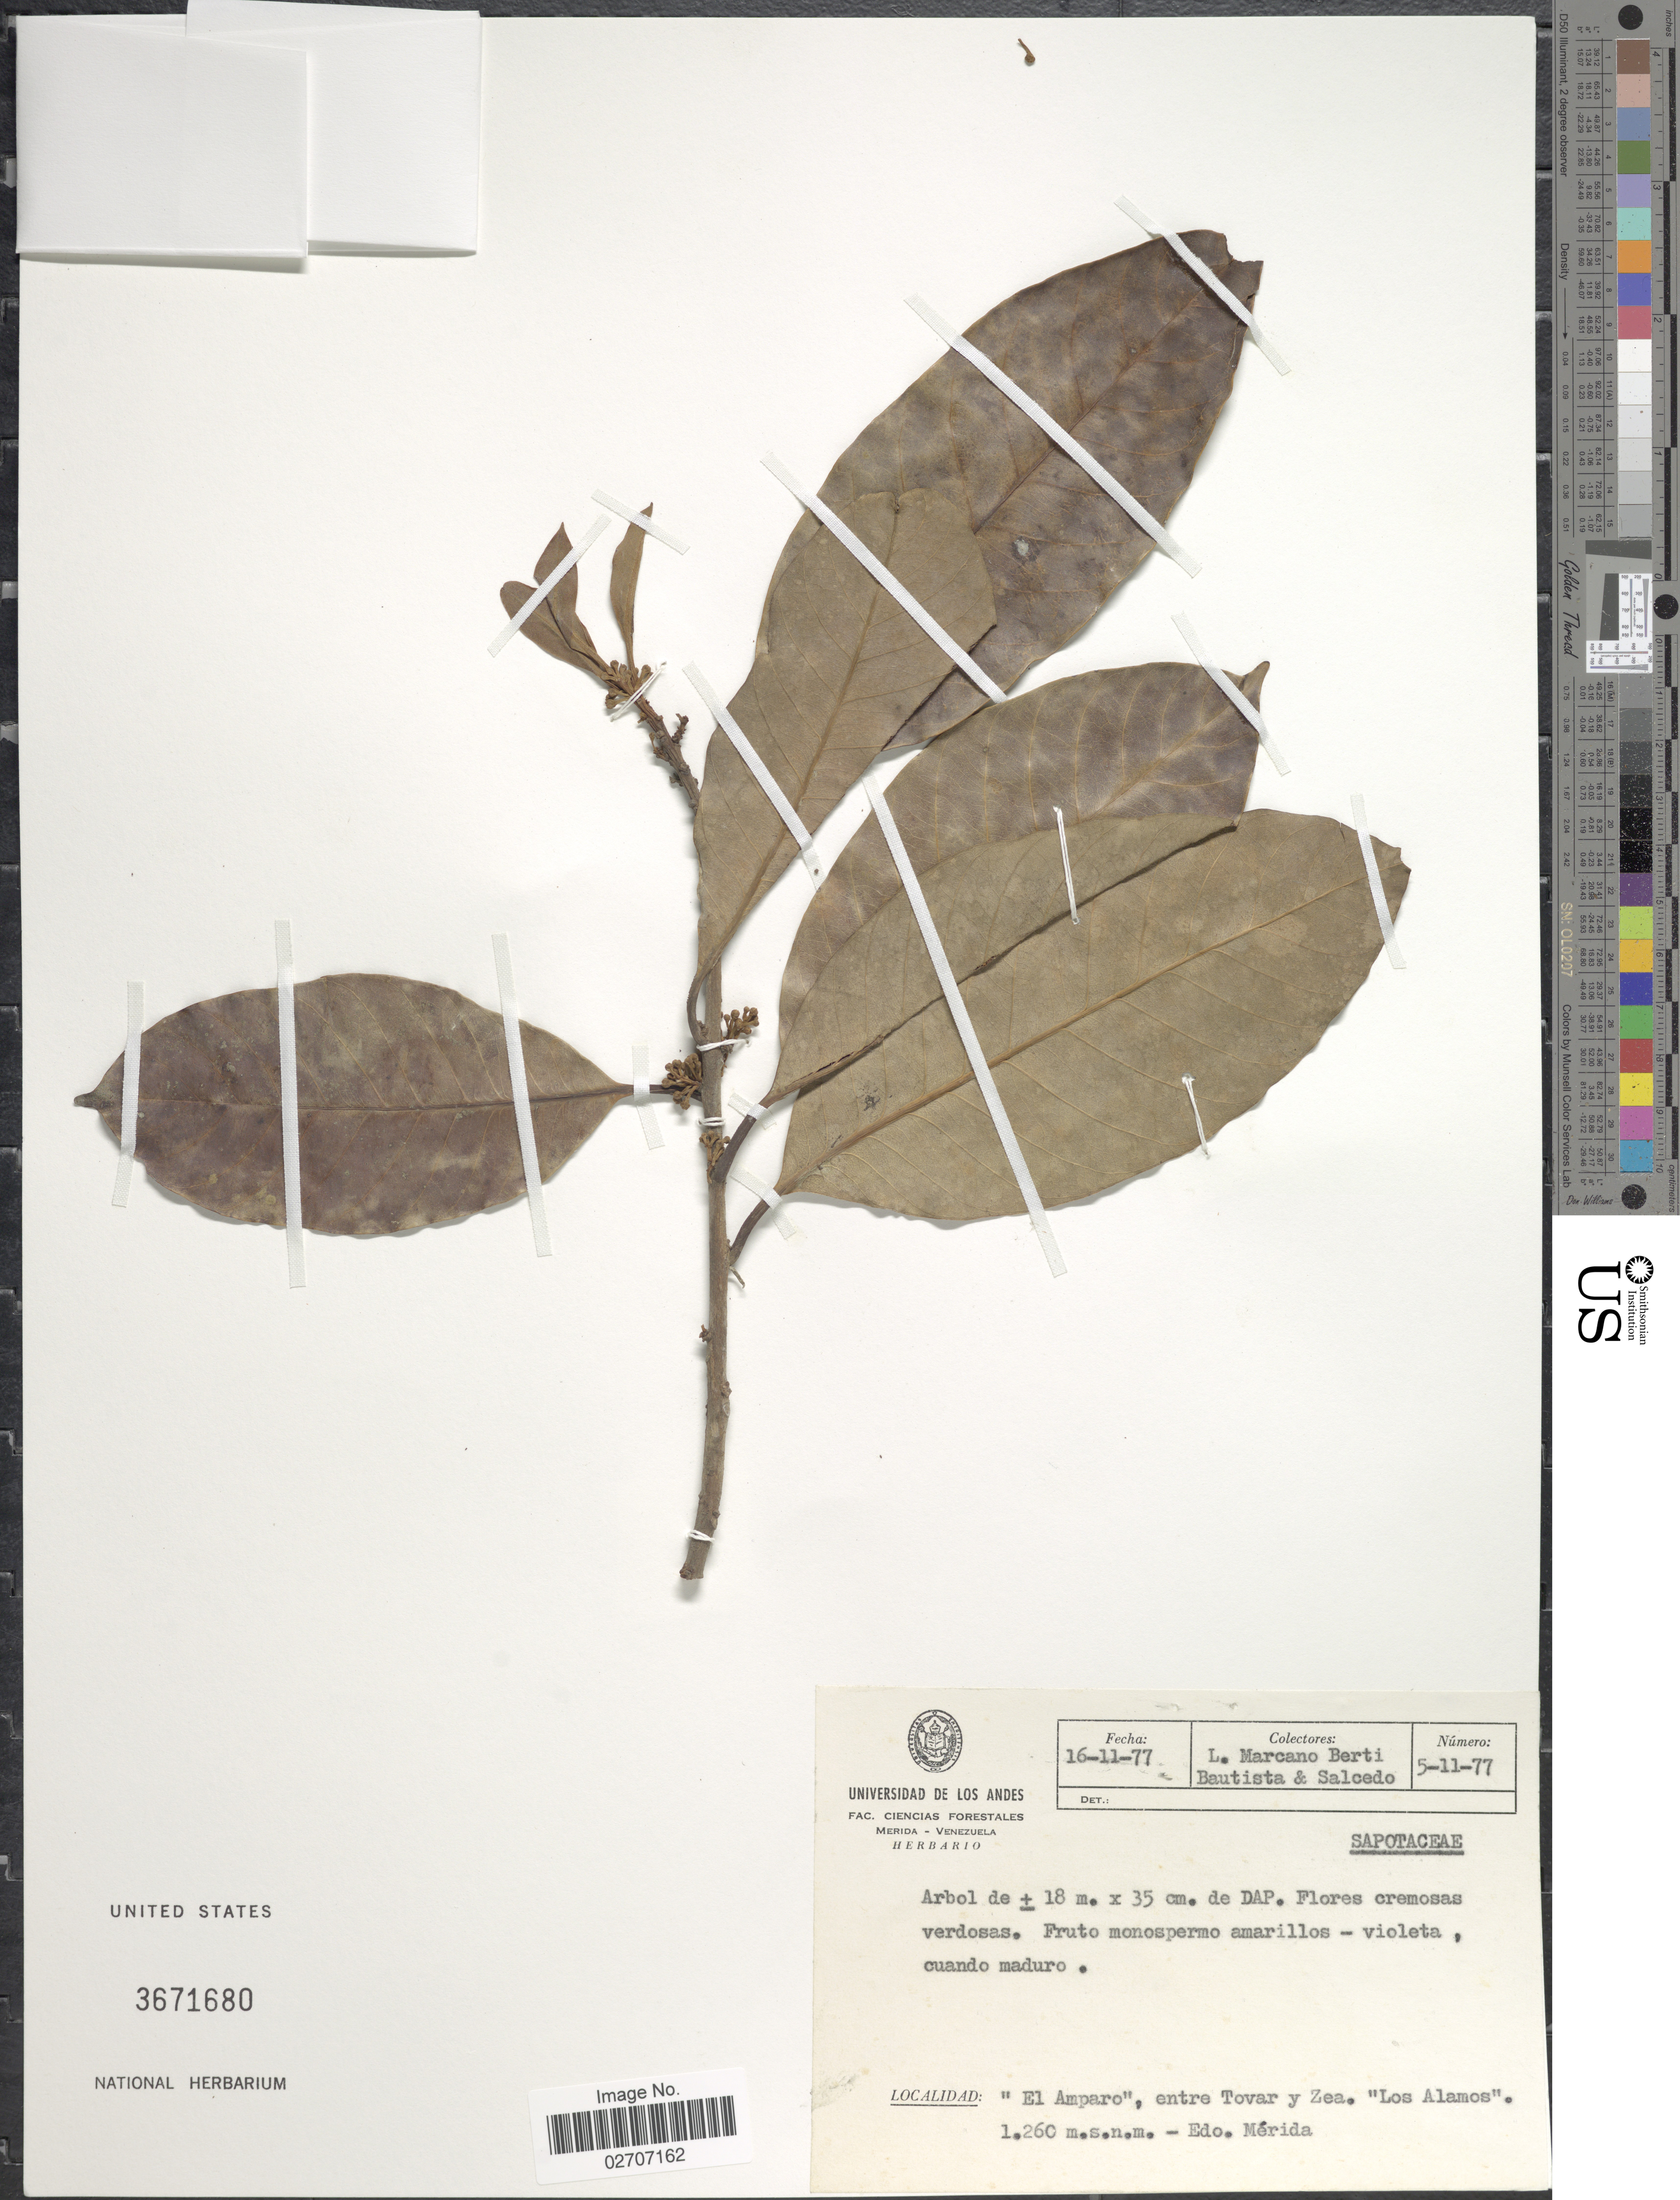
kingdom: Plantae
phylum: Tracheophyta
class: Magnoliopsida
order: Ericales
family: Sapotaceae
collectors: L. Marcano-Berti, -. Bautista & Salcedo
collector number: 5-11-77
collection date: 1977-11-16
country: Venezuela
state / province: Mérida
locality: El Amparo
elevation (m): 1260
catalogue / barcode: US 3671680